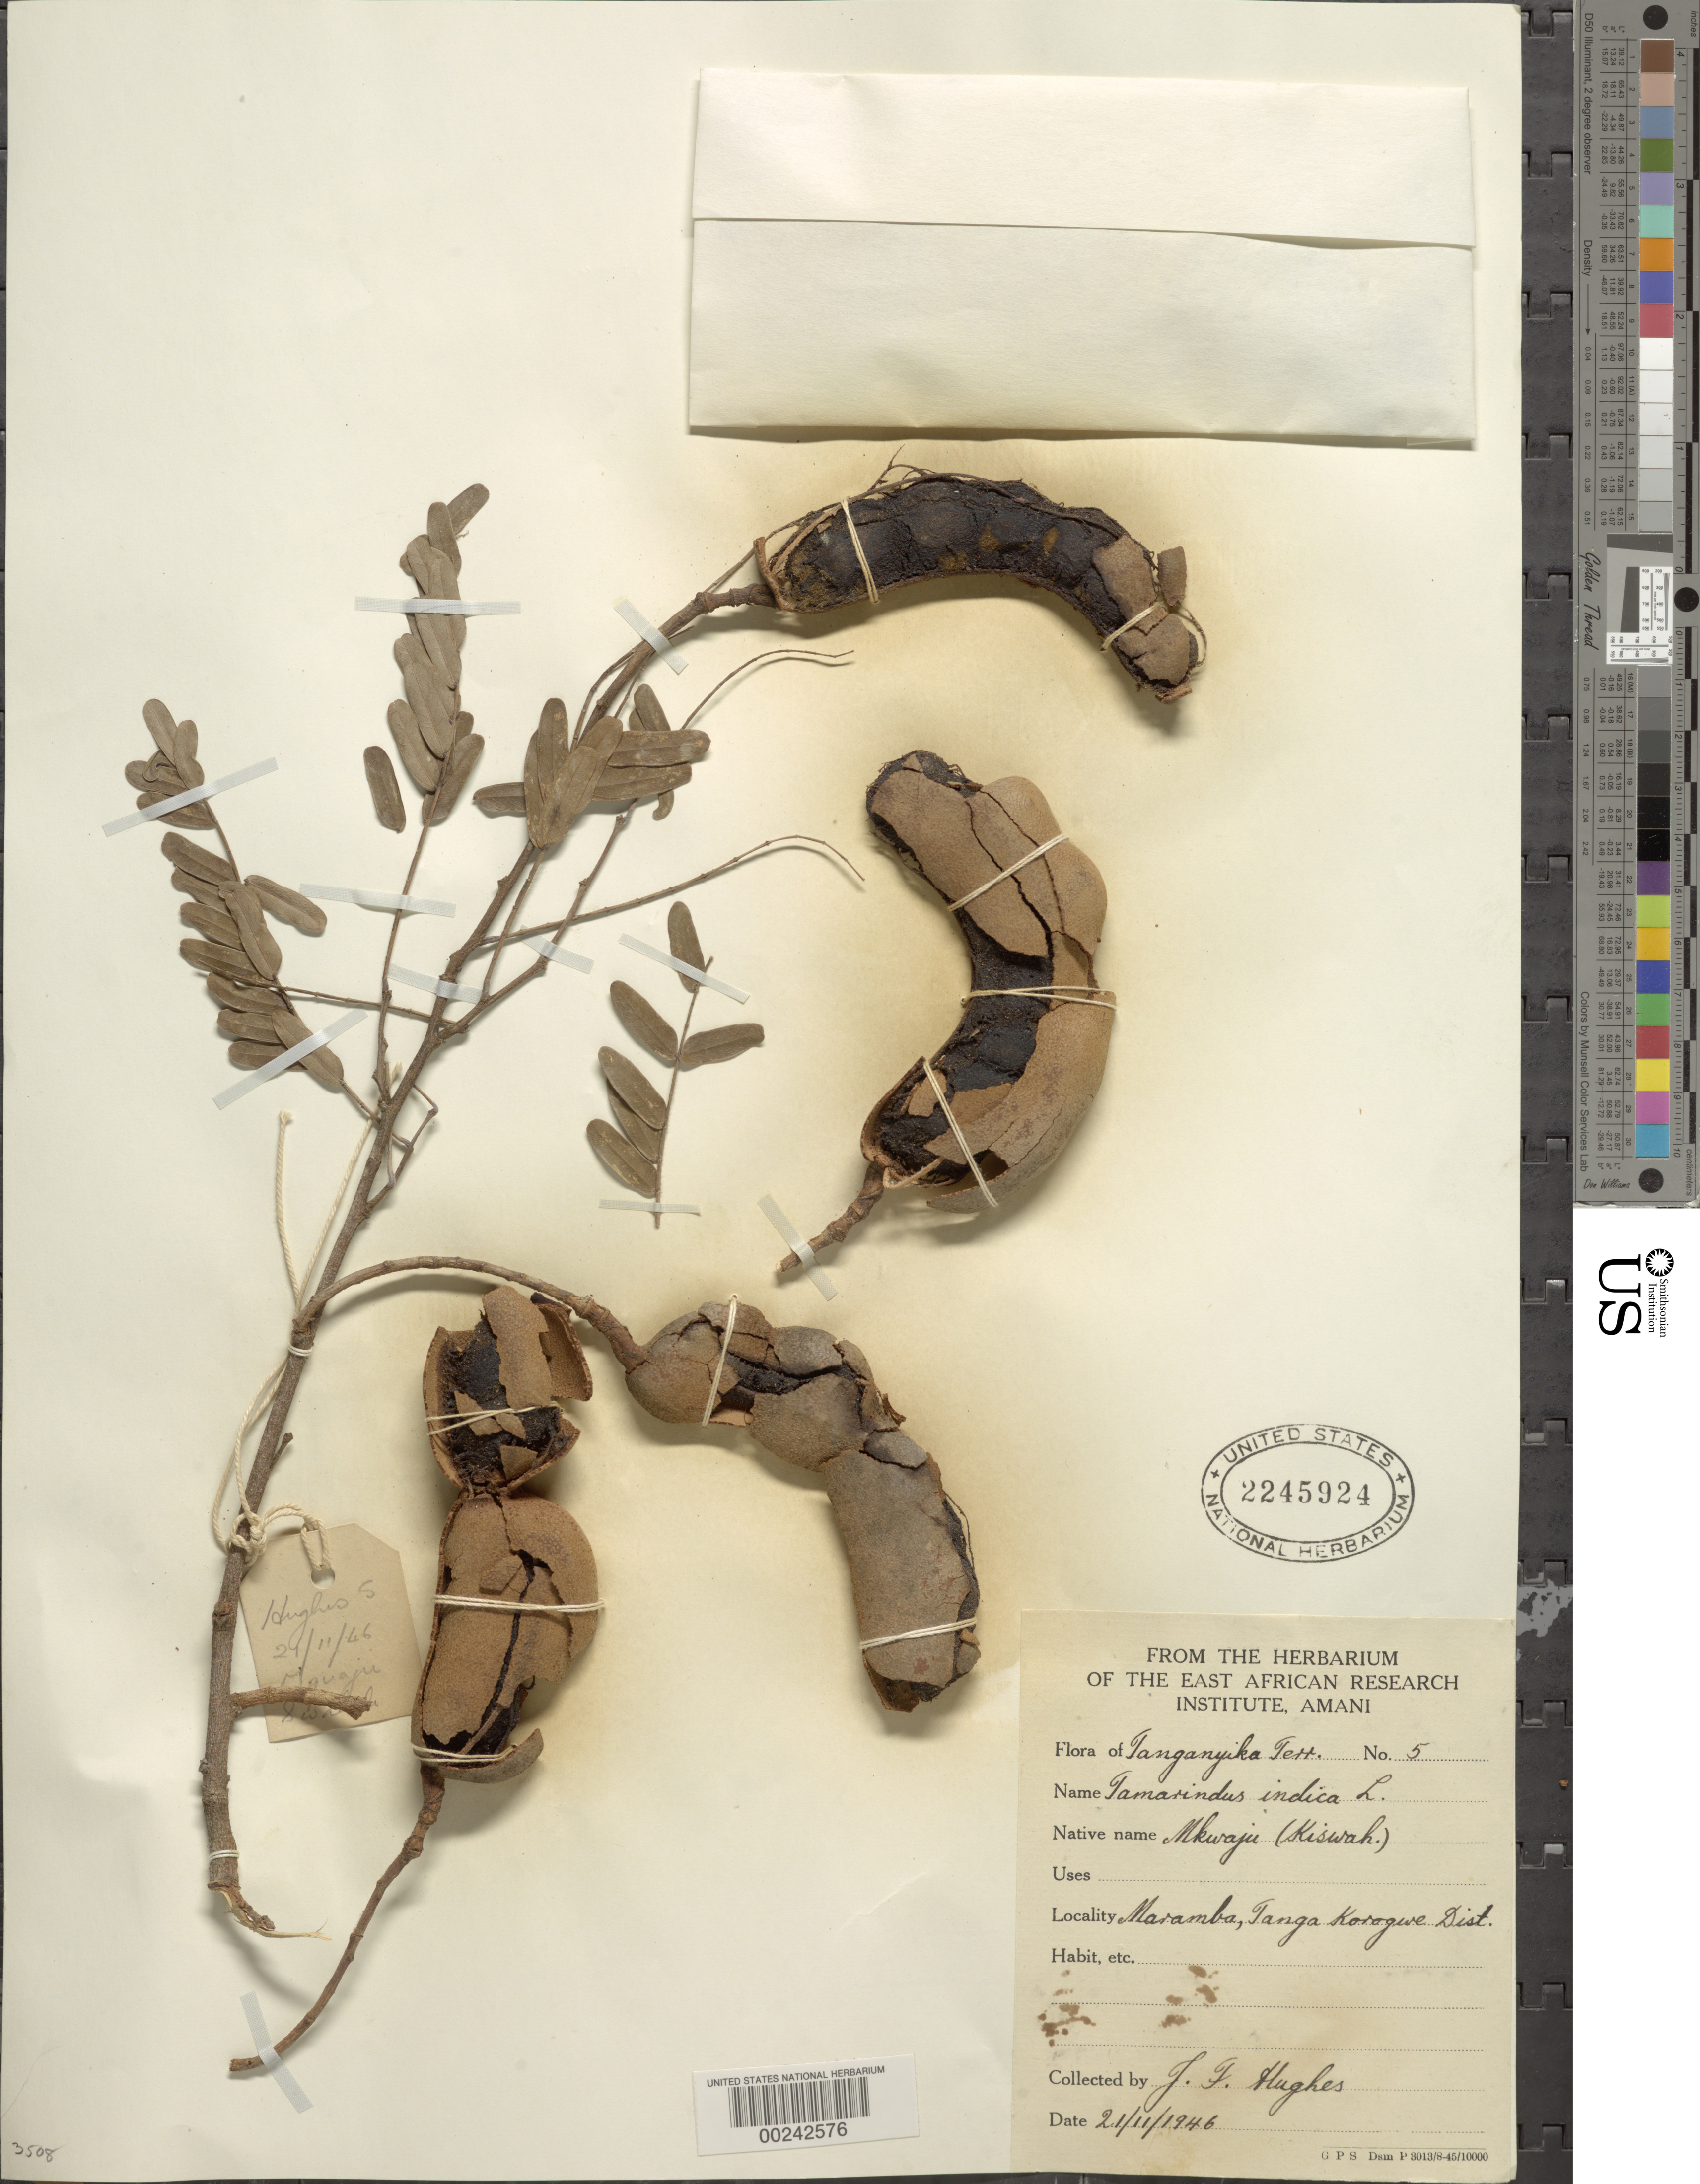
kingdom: Plantae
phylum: Tracheophyta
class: Magnoliopsida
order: Fabales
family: Fabaceae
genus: Tamarindus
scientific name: Tamarindus indica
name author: L.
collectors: J. Hughes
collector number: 5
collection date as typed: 21 Nov 1946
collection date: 1946-11-21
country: Tanzania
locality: Maramba, tanga korogwe dist.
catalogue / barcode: US 2245924